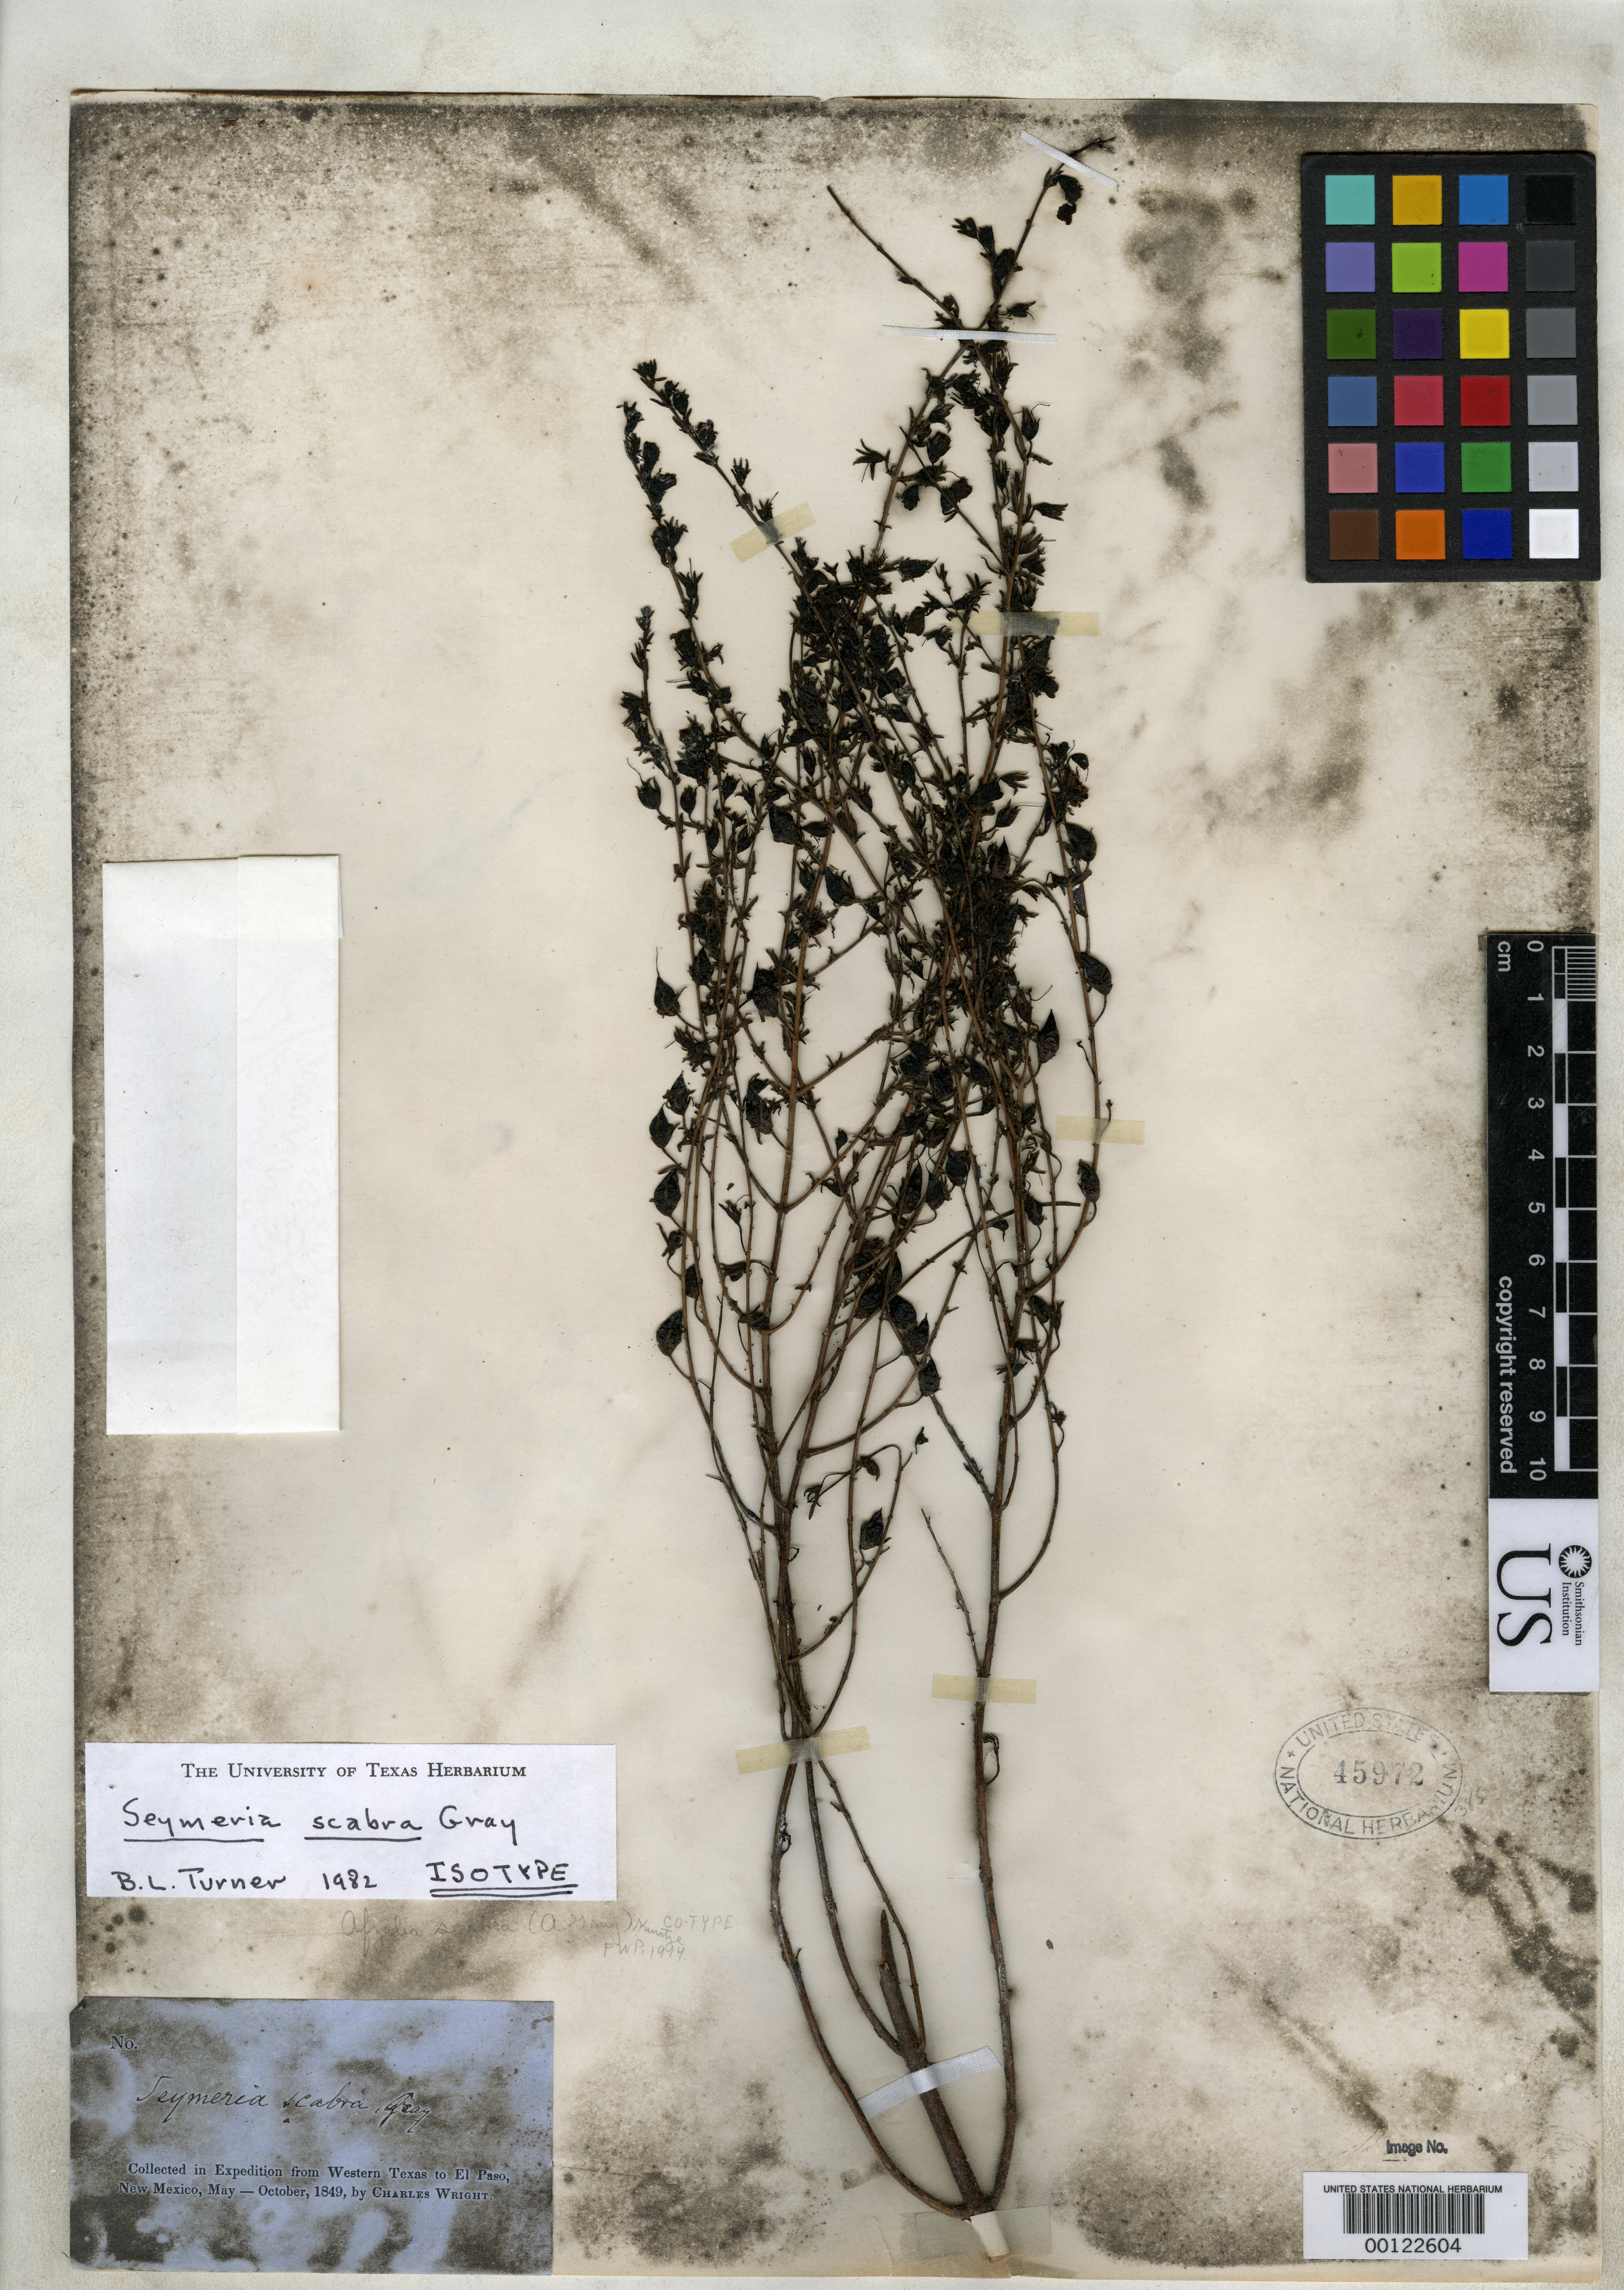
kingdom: Plantae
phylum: Tracheophyta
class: Magnoliopsida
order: Lamiales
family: Orobanchaceae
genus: Seymeria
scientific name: Seymeria scabra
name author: A. Gray in Emory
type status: Isotype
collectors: C. Wright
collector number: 448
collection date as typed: May 1849 to -- Oct 1849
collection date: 1849-05/1849-10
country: United States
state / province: New Mexico / Texas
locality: Beyond pass of Limpio.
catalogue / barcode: US 45972